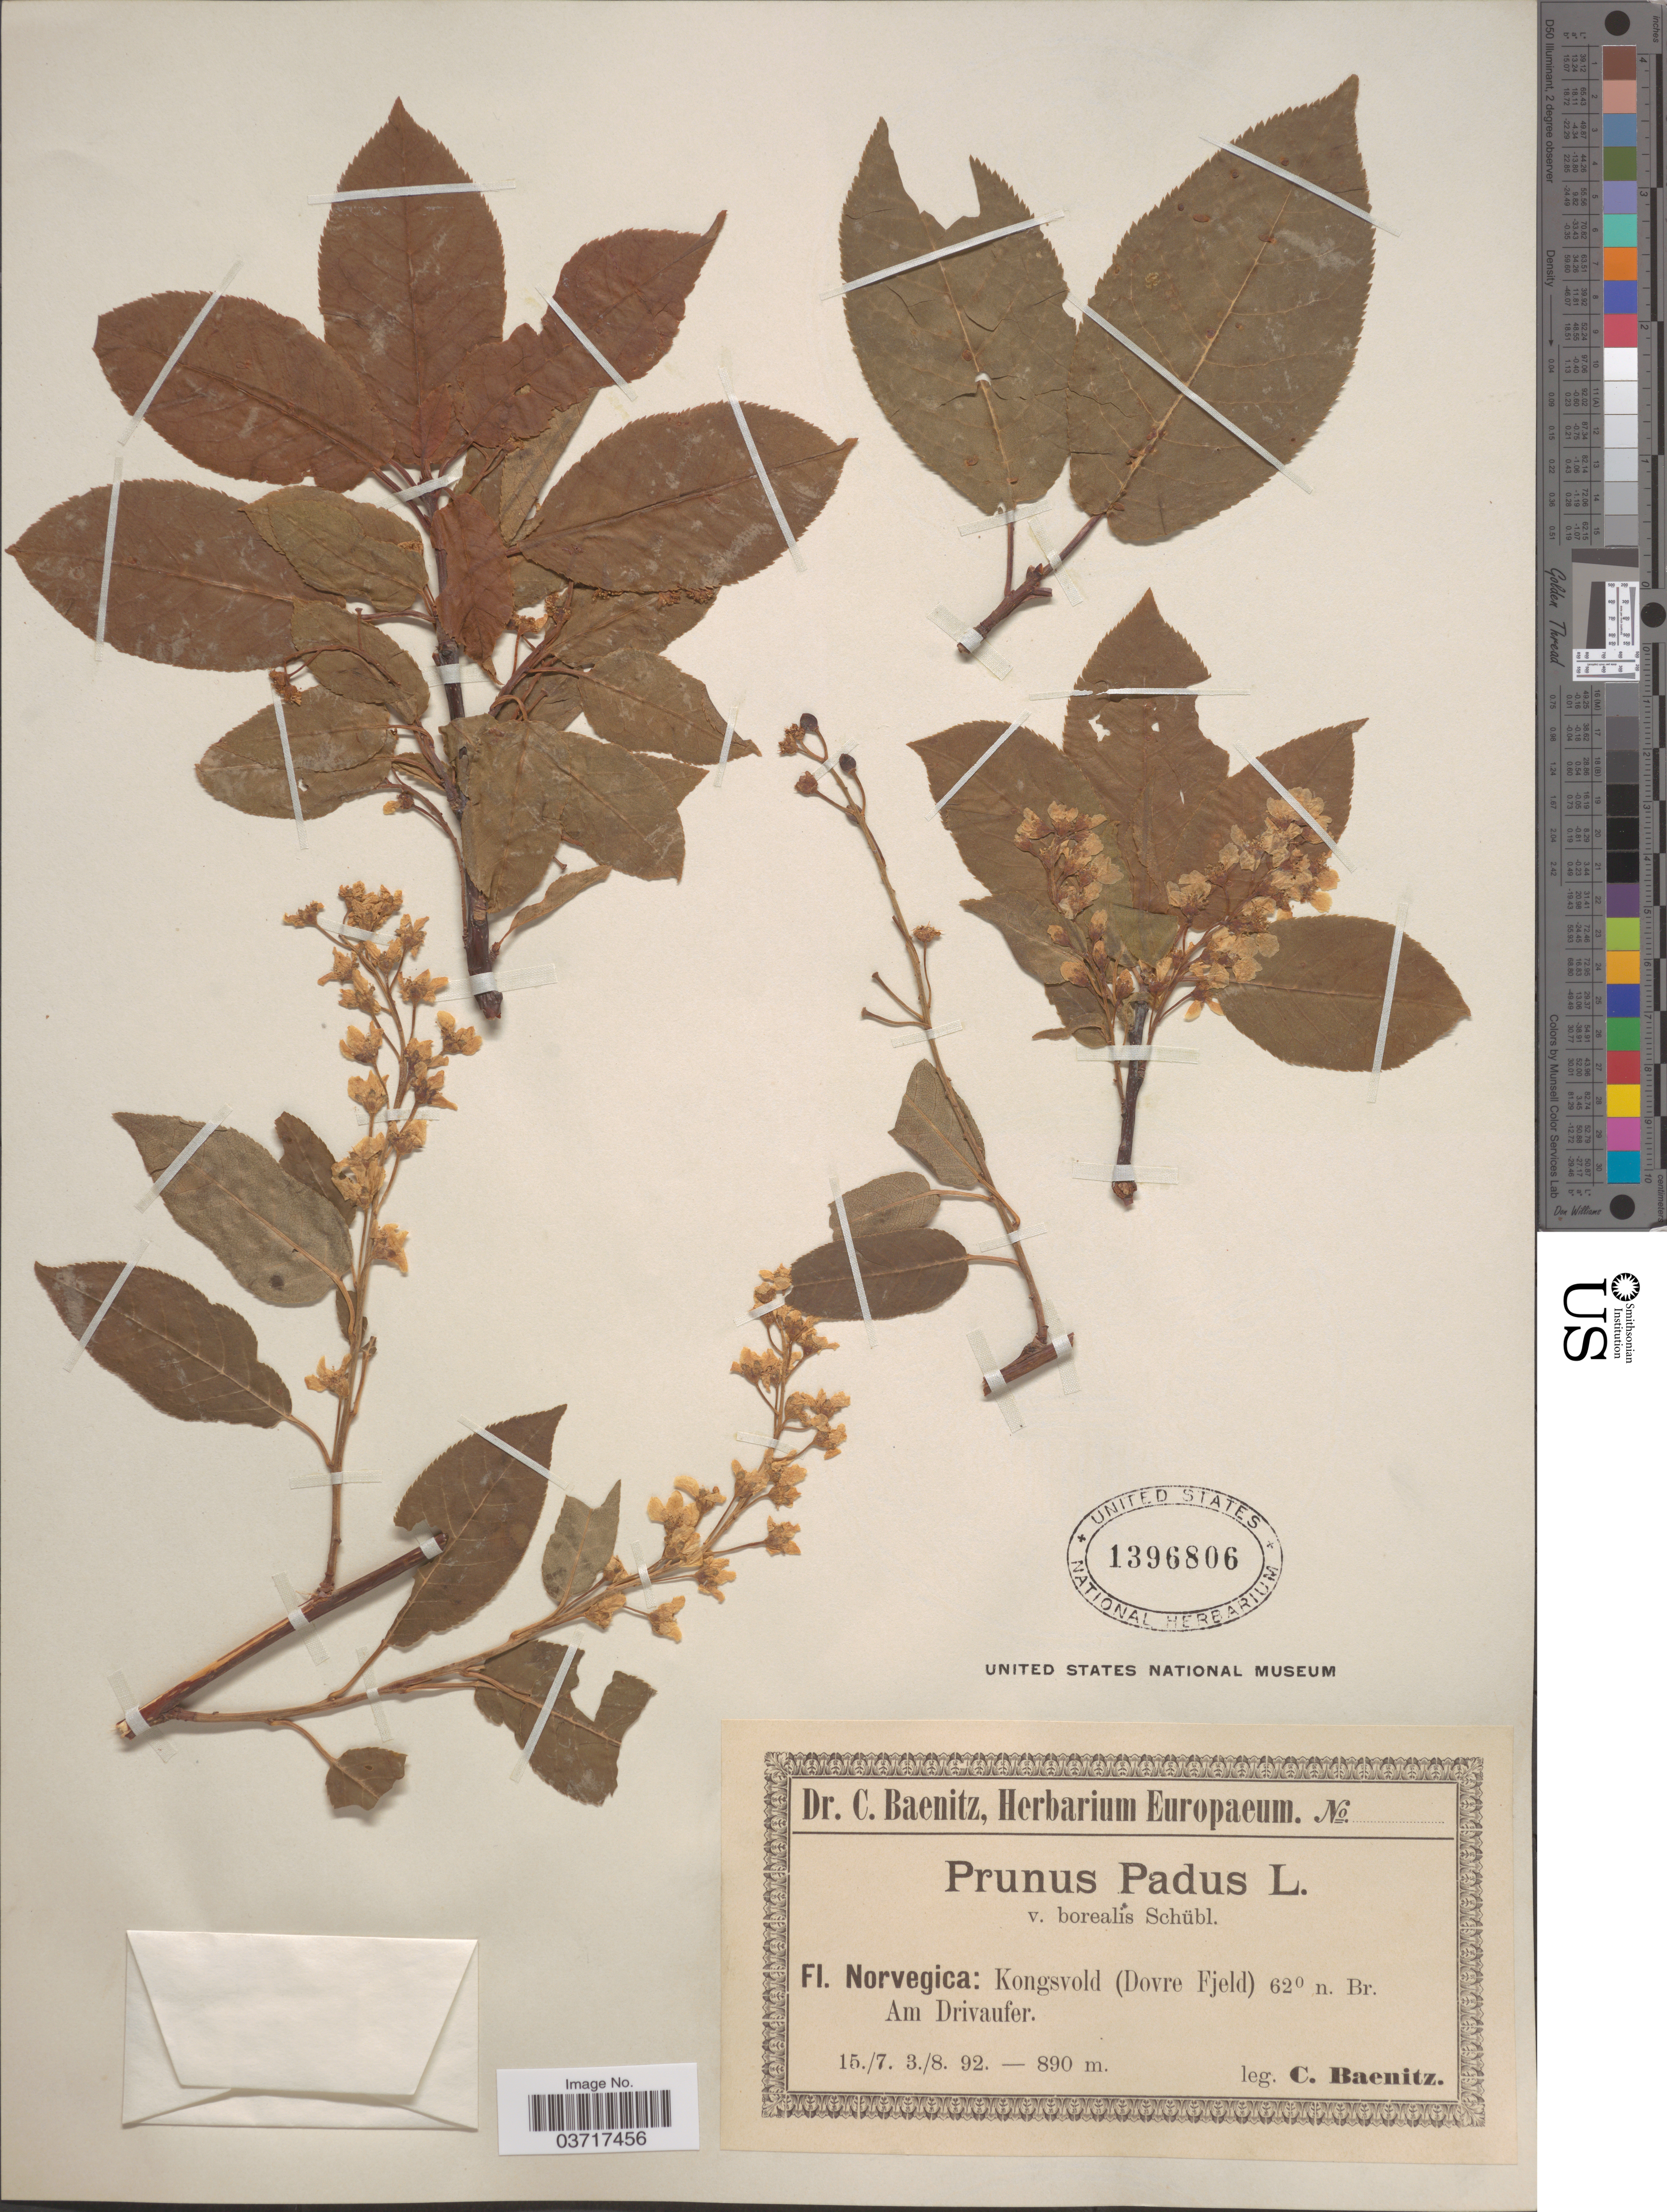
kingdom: Plantae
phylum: Tracheophyta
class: Magnoliopsida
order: Rosales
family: Rosaceae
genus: Prunus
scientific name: Prunus padus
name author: L.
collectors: C. G. Baenitz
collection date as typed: Transcribed d/m/y: 15/7/92 to 3/8/92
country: Norway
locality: Kongsvold (Dovre Fjeld) n. Br. Am Drivaufer.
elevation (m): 890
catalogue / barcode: US 1396806